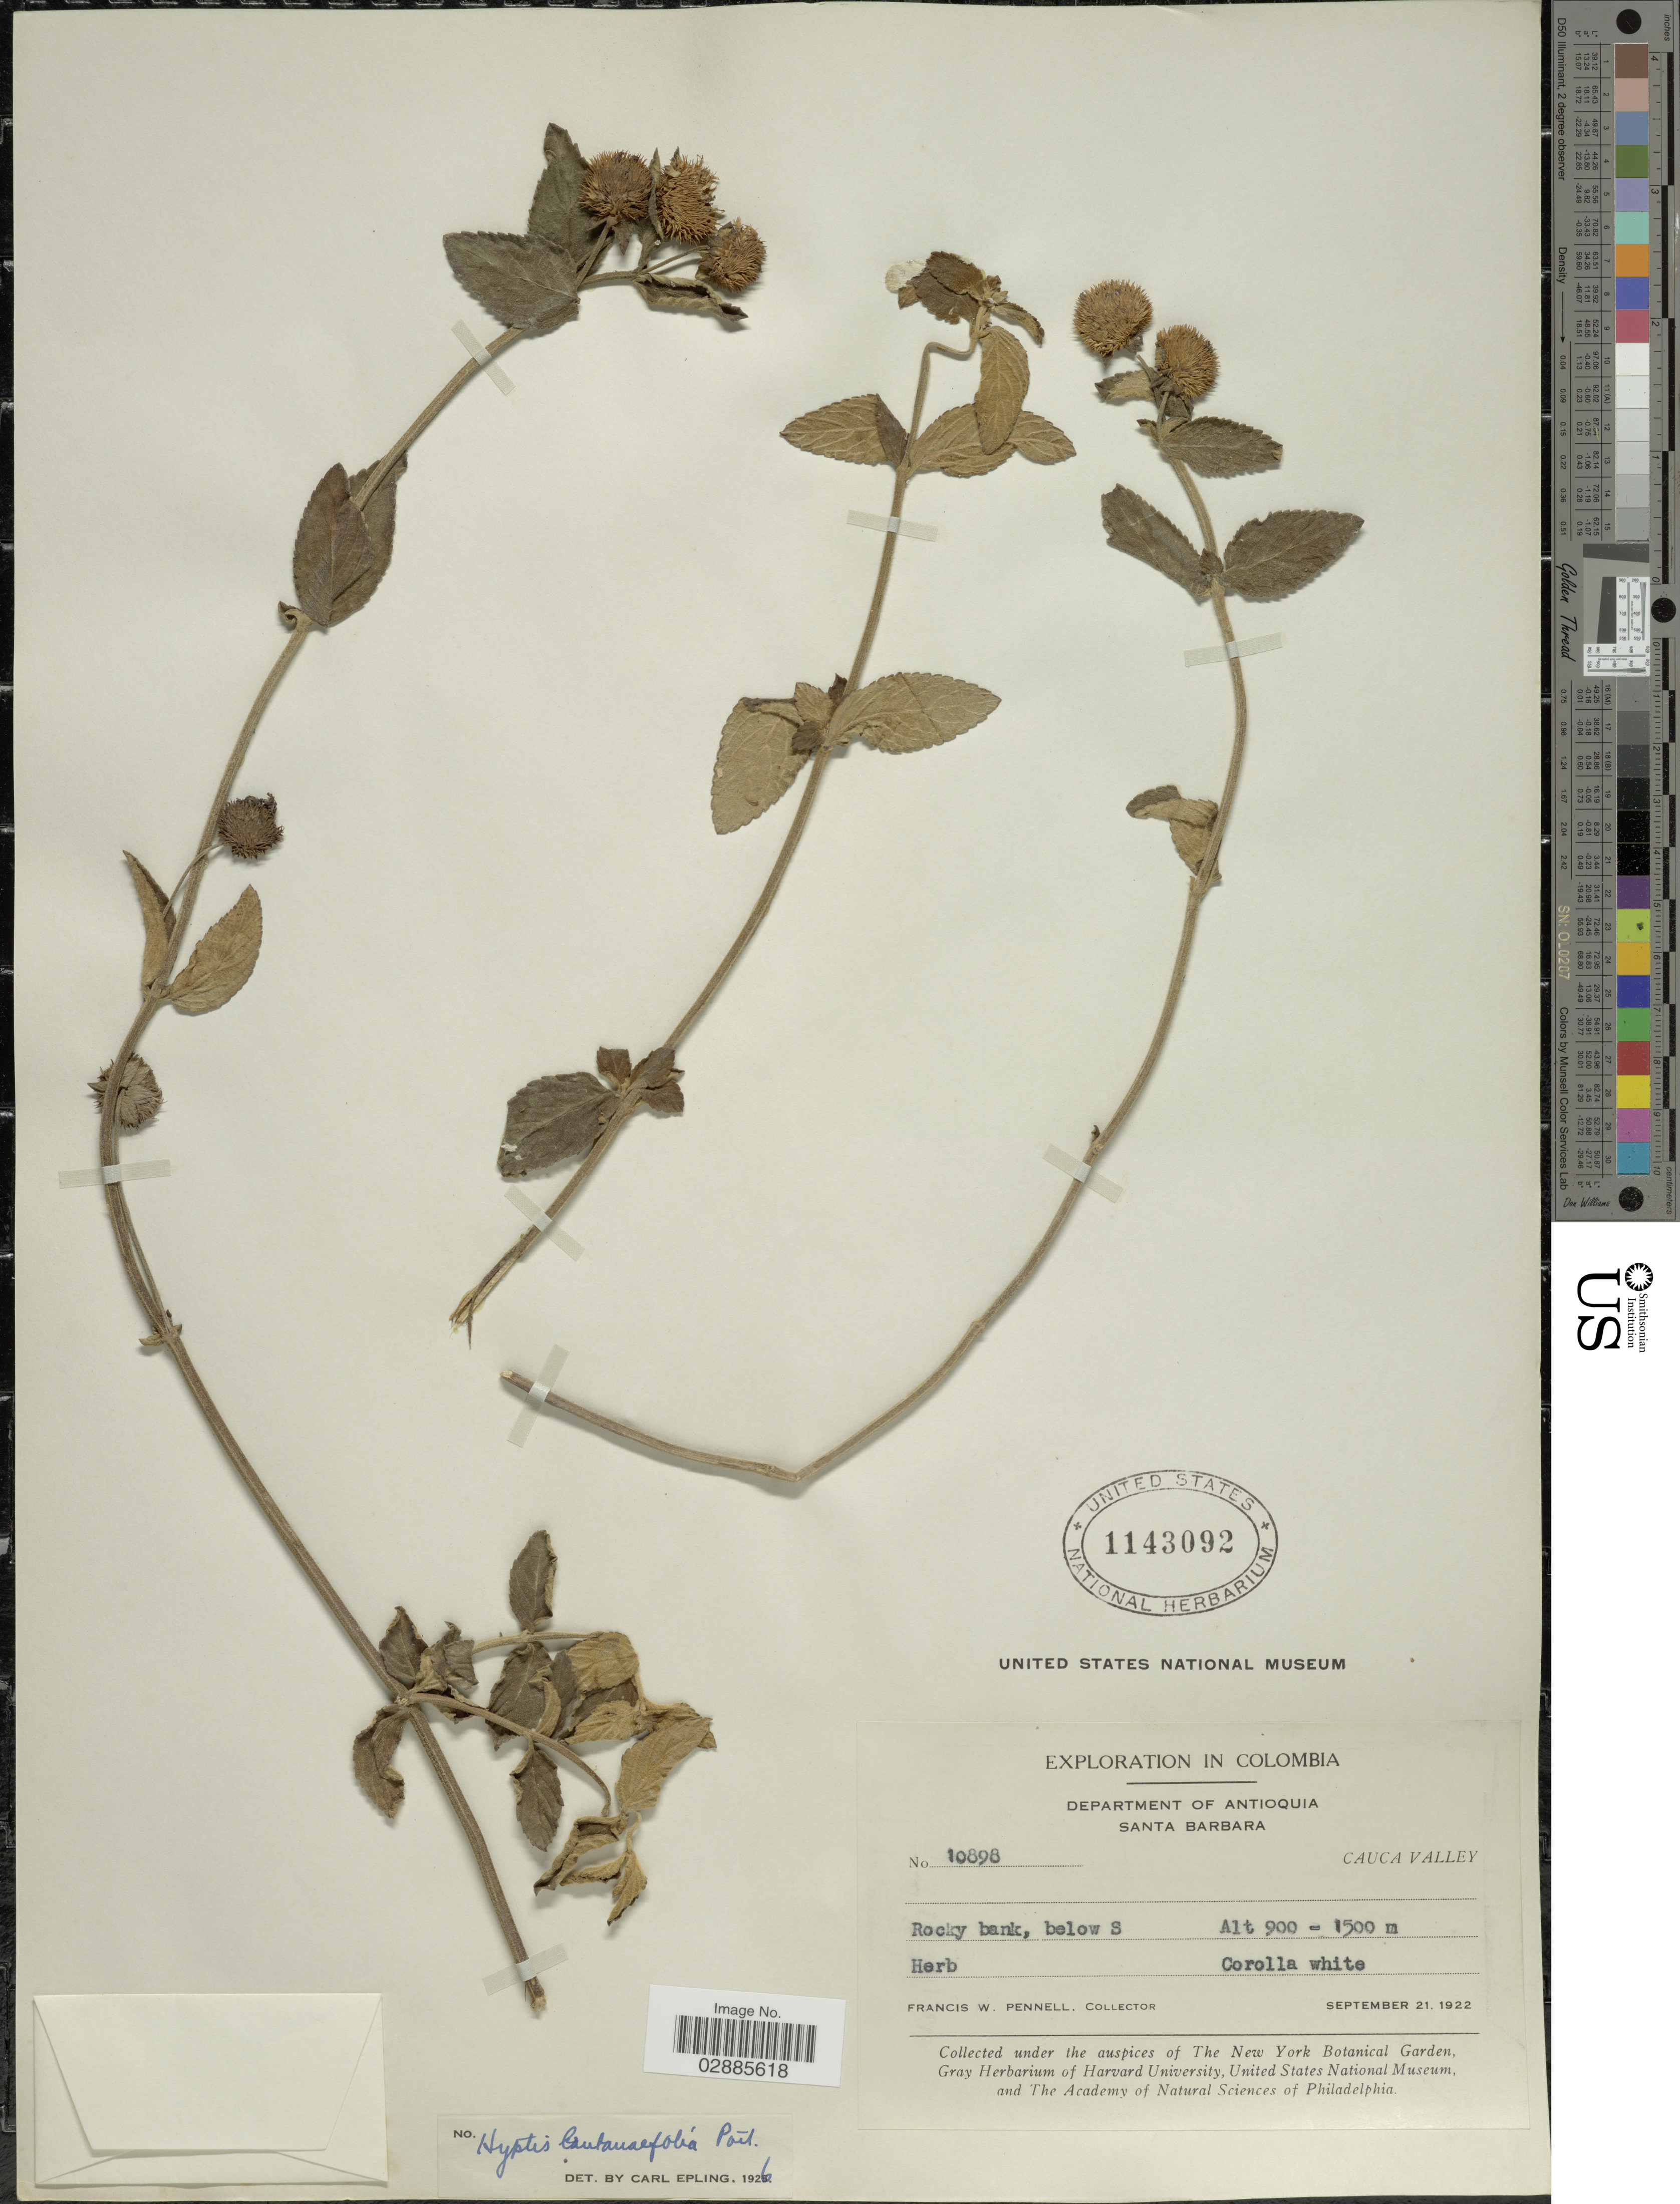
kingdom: Plantae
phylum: Tracheophyta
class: Magnoliopsida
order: Lamiales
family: Lamiaceae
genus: Hyptis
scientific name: Hyptis lantanifolia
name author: Poit.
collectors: F. W. Pennell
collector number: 10898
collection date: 1922-09-21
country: Colombia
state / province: Antioquia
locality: Department of Antioquia. Santa Barbara. Cauca Valley. Below S.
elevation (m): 900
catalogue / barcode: US 1143092